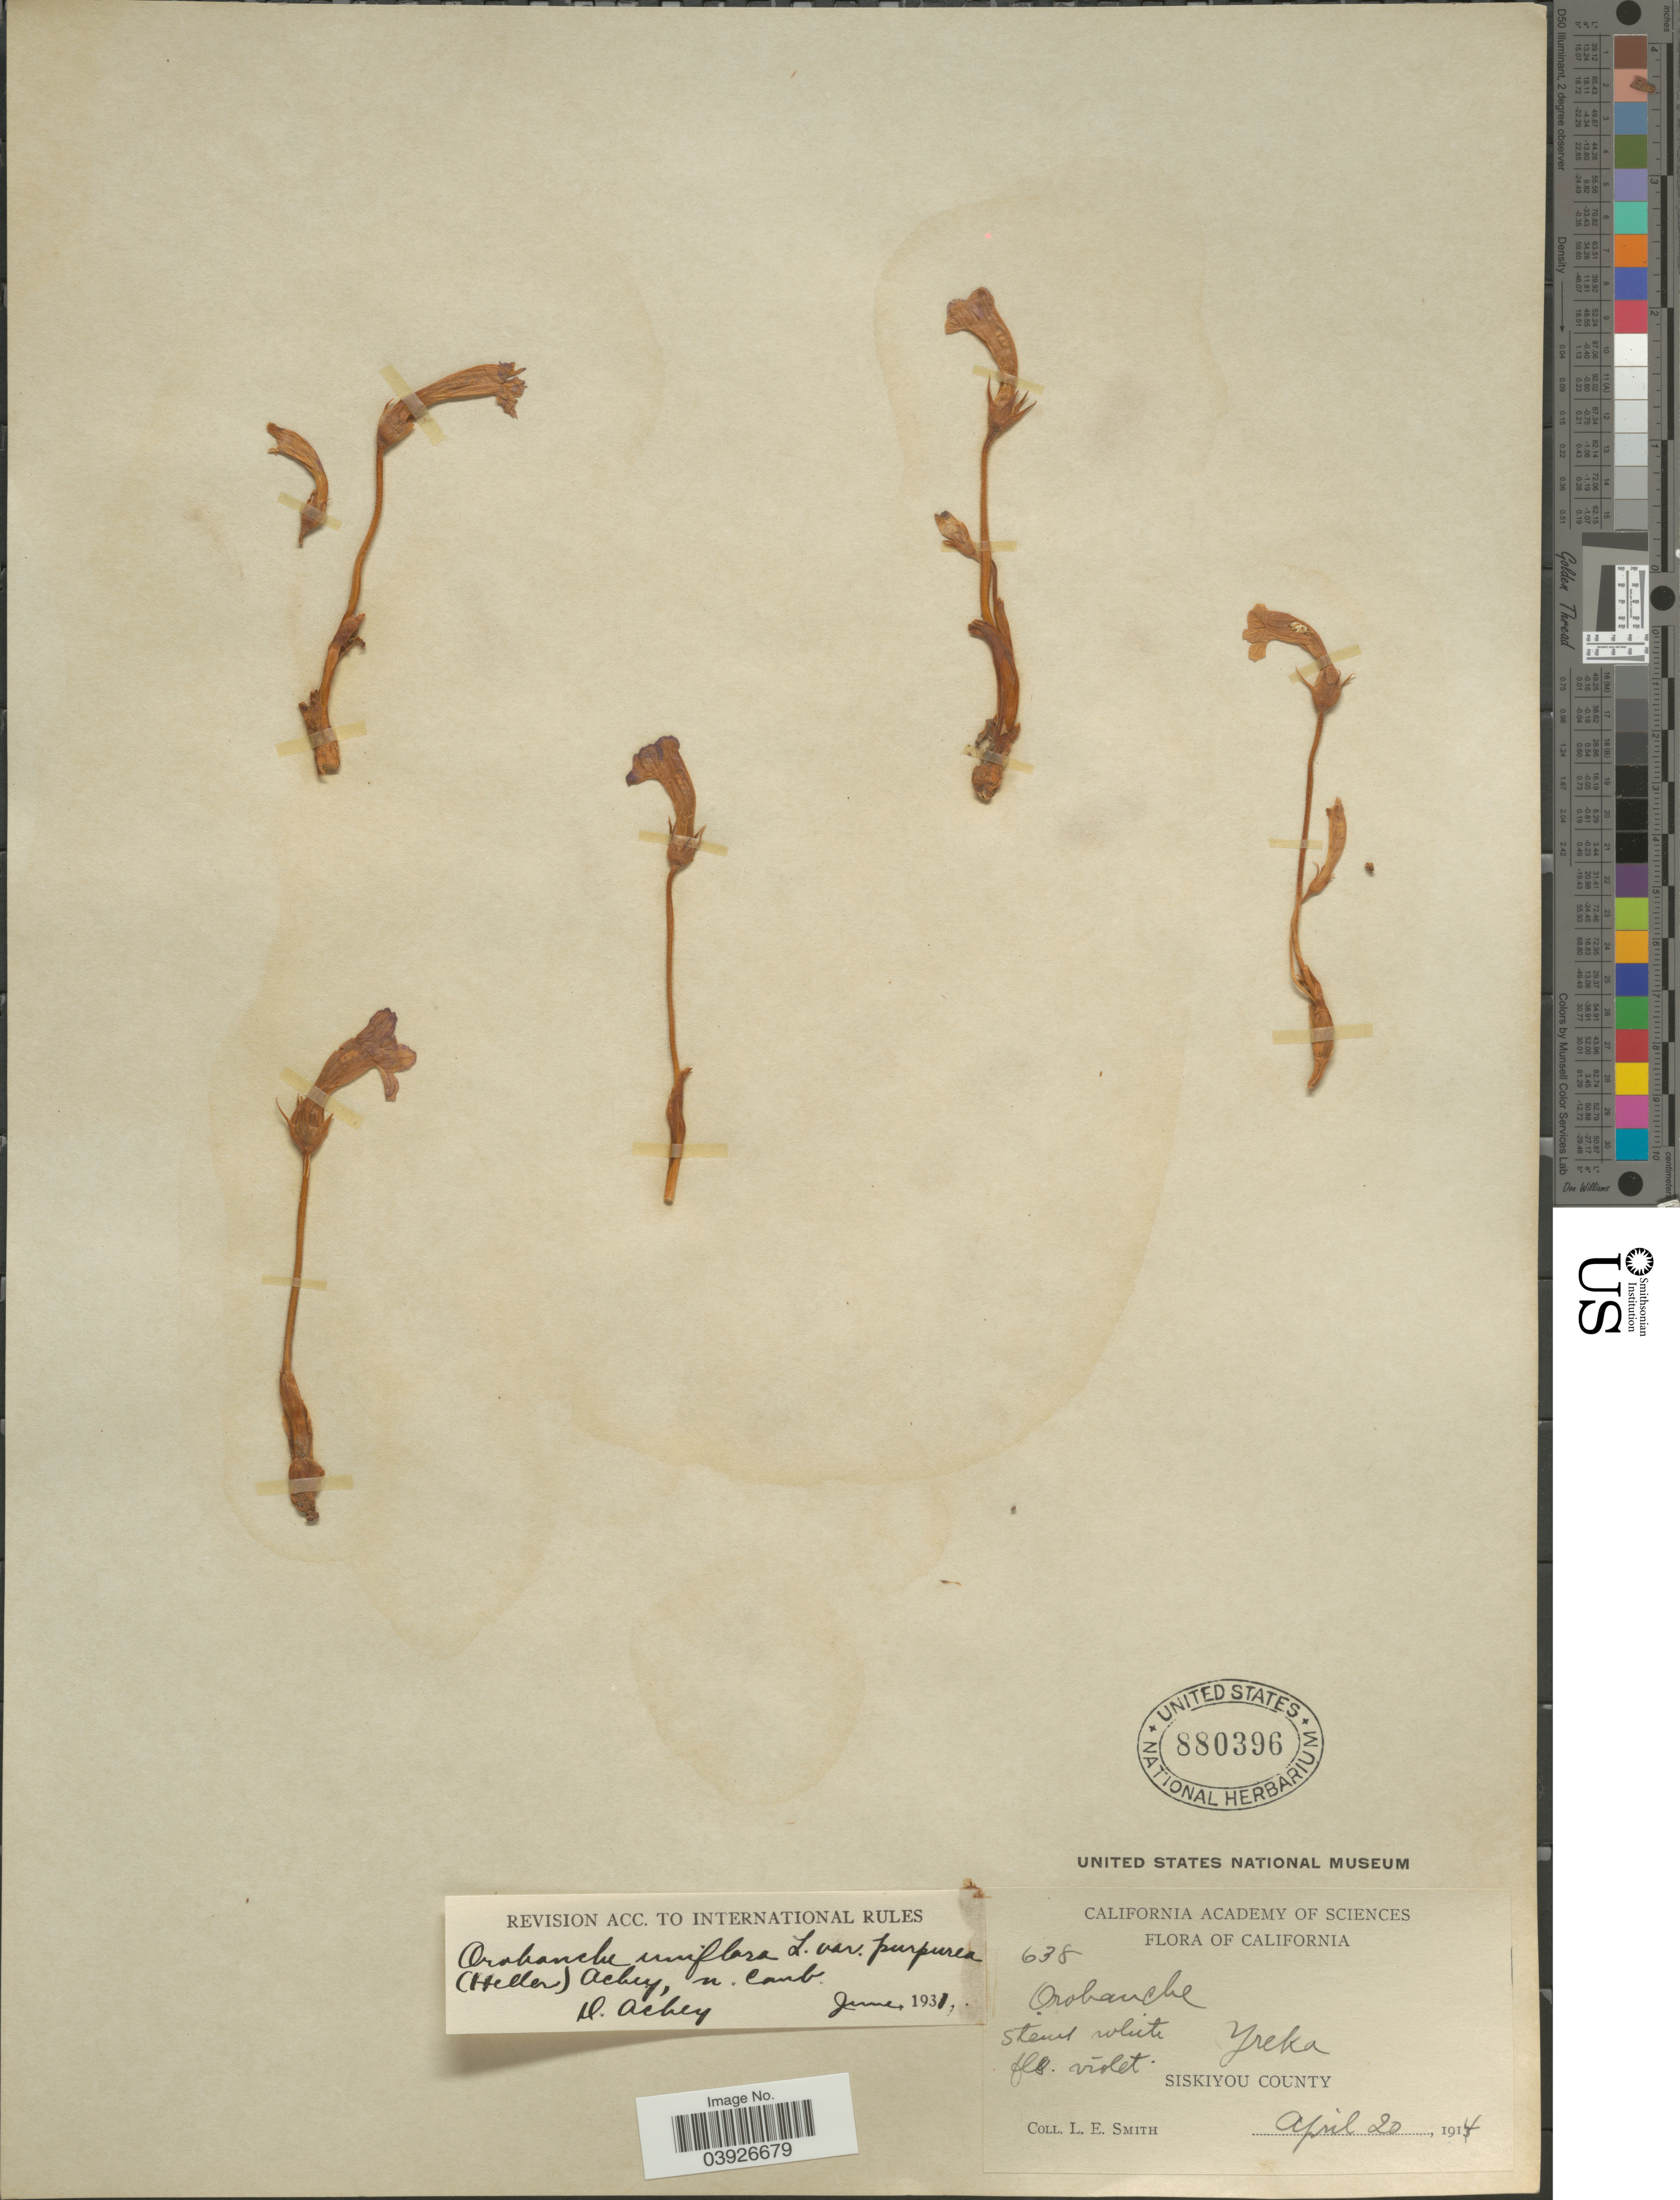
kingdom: Plantae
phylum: Tracheophyta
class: Magnoliopsida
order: Lamiales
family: Orobanchaceae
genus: Aphyllon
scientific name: Aphyllon purpureum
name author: (A. Heller) Holub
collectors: L. E. Smith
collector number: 638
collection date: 1914-04-20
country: United States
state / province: California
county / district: Siskiyou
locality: Yreka. Siskiyou County.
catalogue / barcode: US 880396